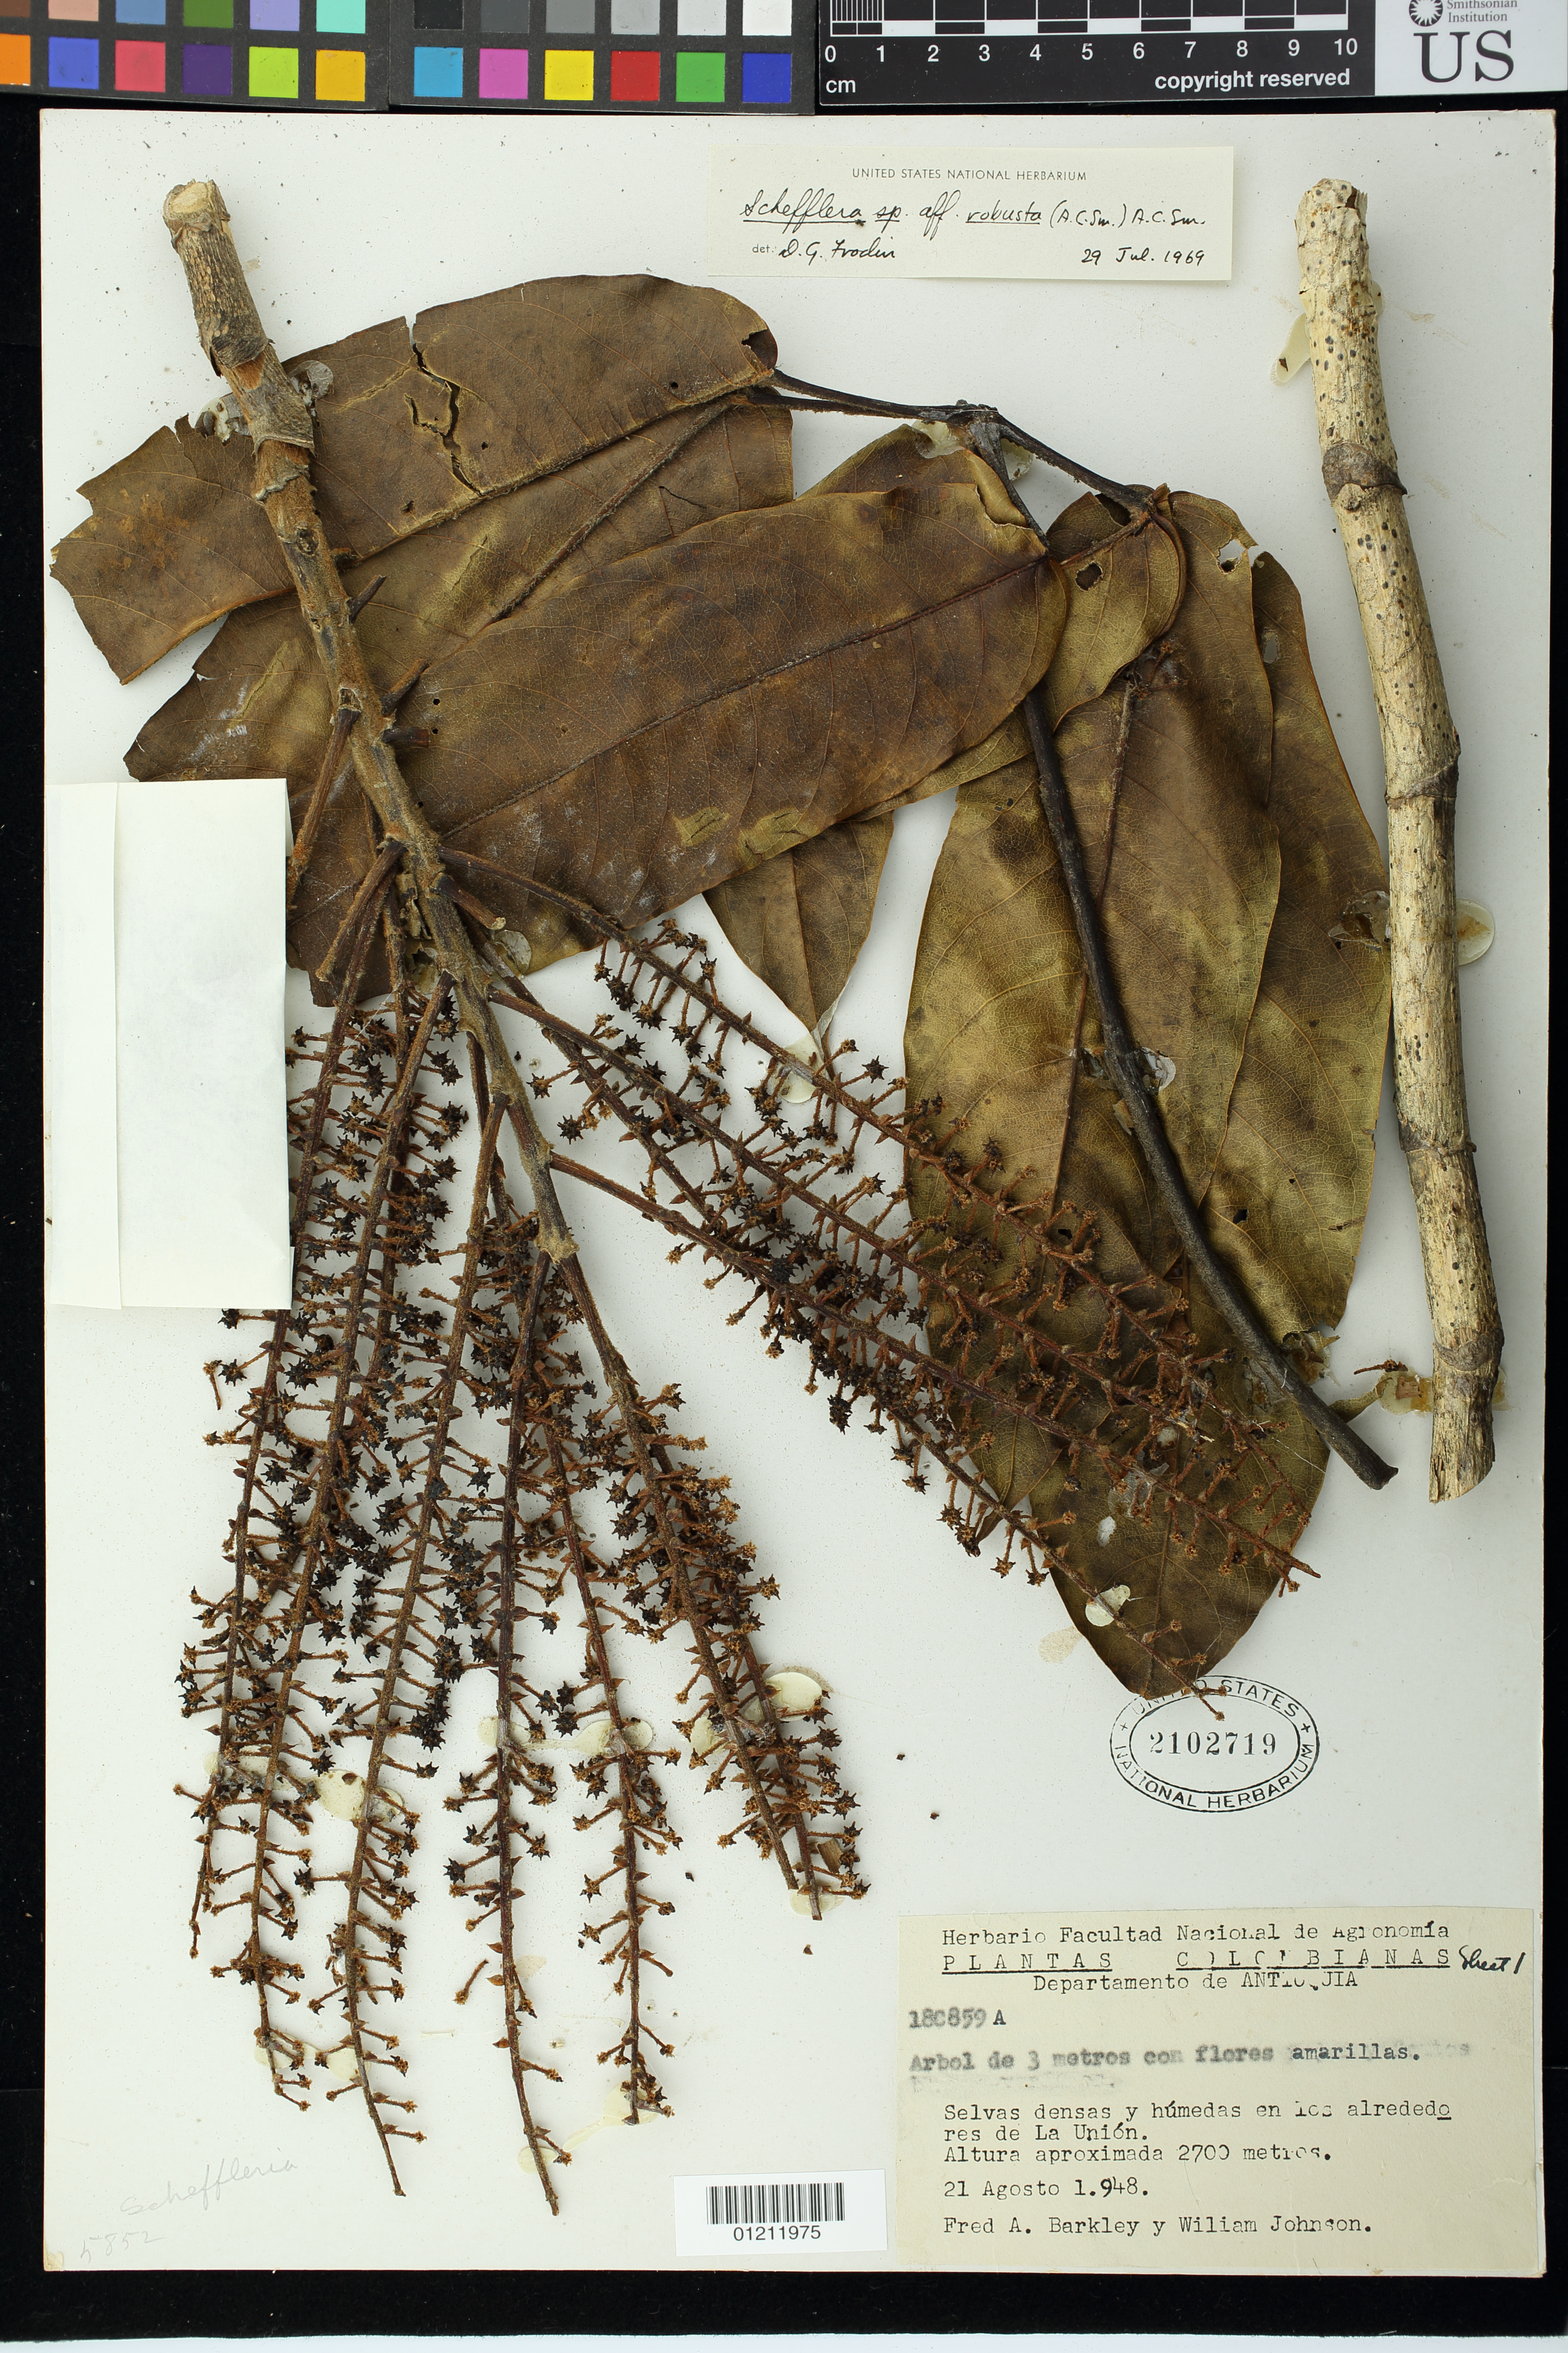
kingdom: Plantae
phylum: Tracheophyta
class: Magnoliopsida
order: Apiales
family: Araliaceae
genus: Schefflera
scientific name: Schefflera robusta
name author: (A.C. Sm.) A.C. Sm.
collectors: F. A. Barkley & W. M. Johnson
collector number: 180859 A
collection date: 1948-08-21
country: Colombia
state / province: Antioquia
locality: Antioquia: Selvas densas y h·medas en los alrededores de La Unión.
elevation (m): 2700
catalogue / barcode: US 2102719